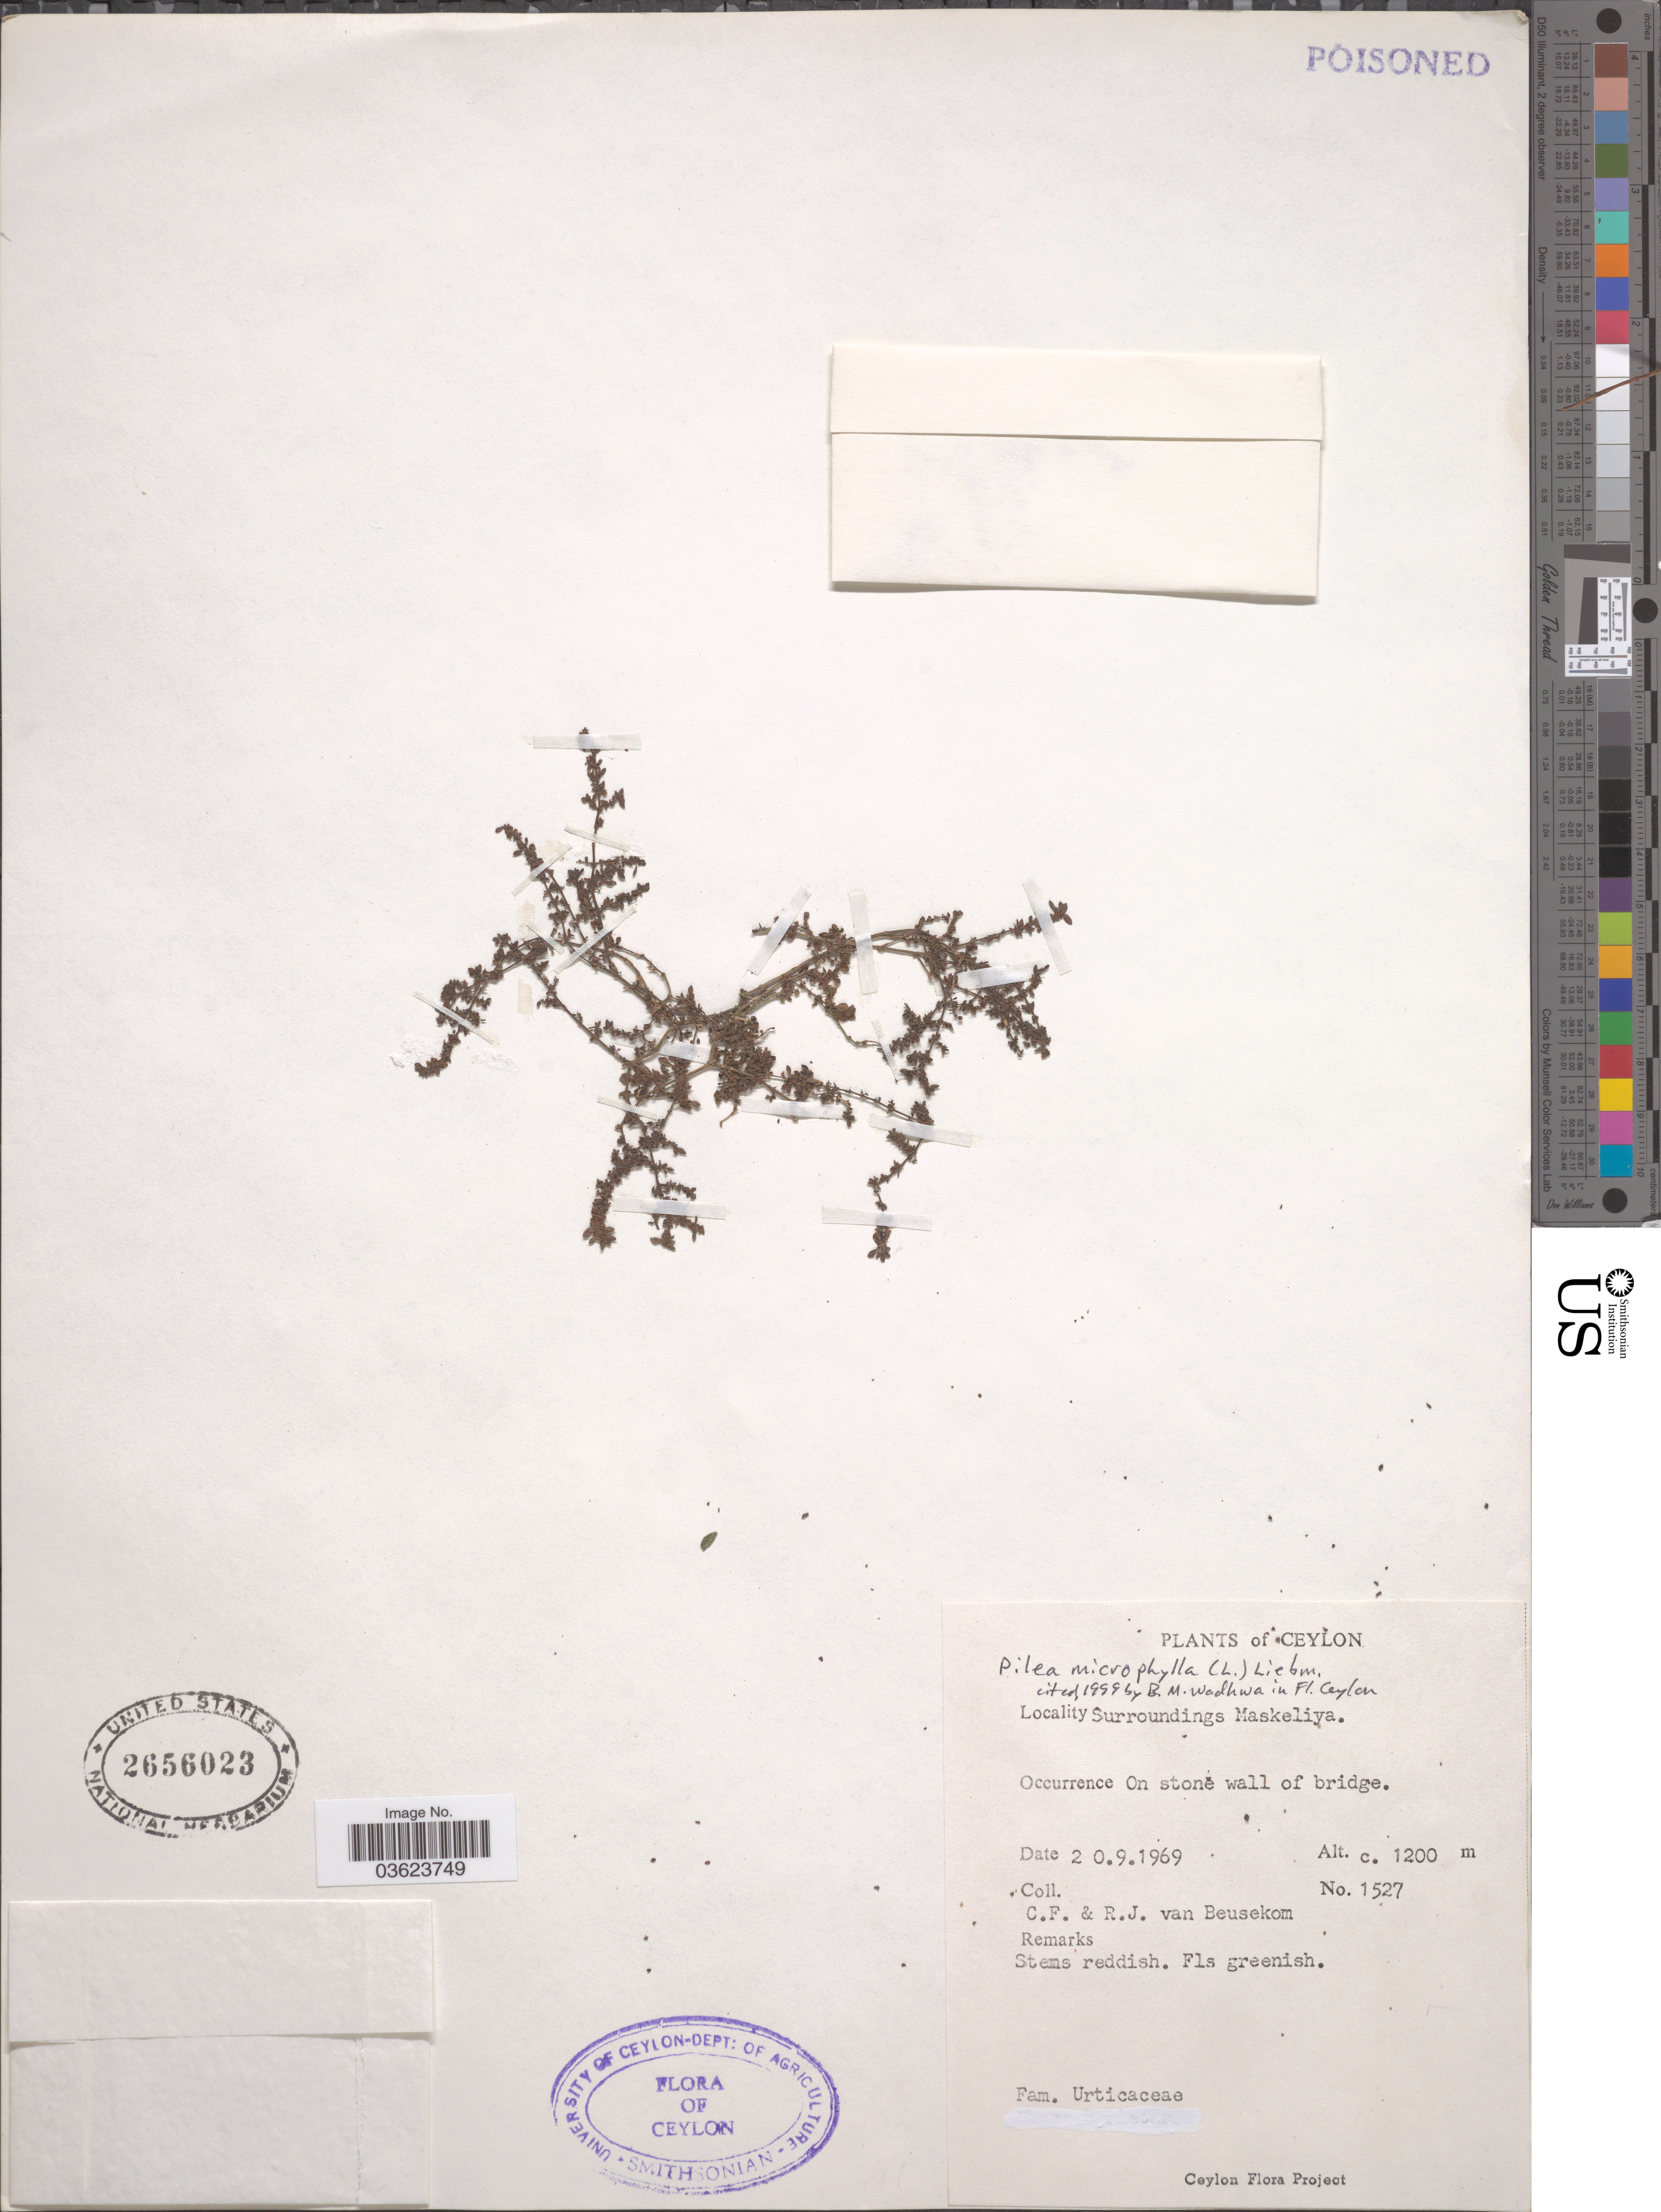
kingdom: Plantae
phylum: Tracheophyta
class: Magnoliopsida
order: Rosales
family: Urticaceae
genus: Pilea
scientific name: Pilea microphylla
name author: (L.) Liebm.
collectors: C. F. Beusekom & R. Beusekom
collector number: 1527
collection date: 1969-09-20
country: Sri Lanka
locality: Ceylon. Surroundings Maskeliya. On stone wall of bridge.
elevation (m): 1200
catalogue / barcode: US 2656023